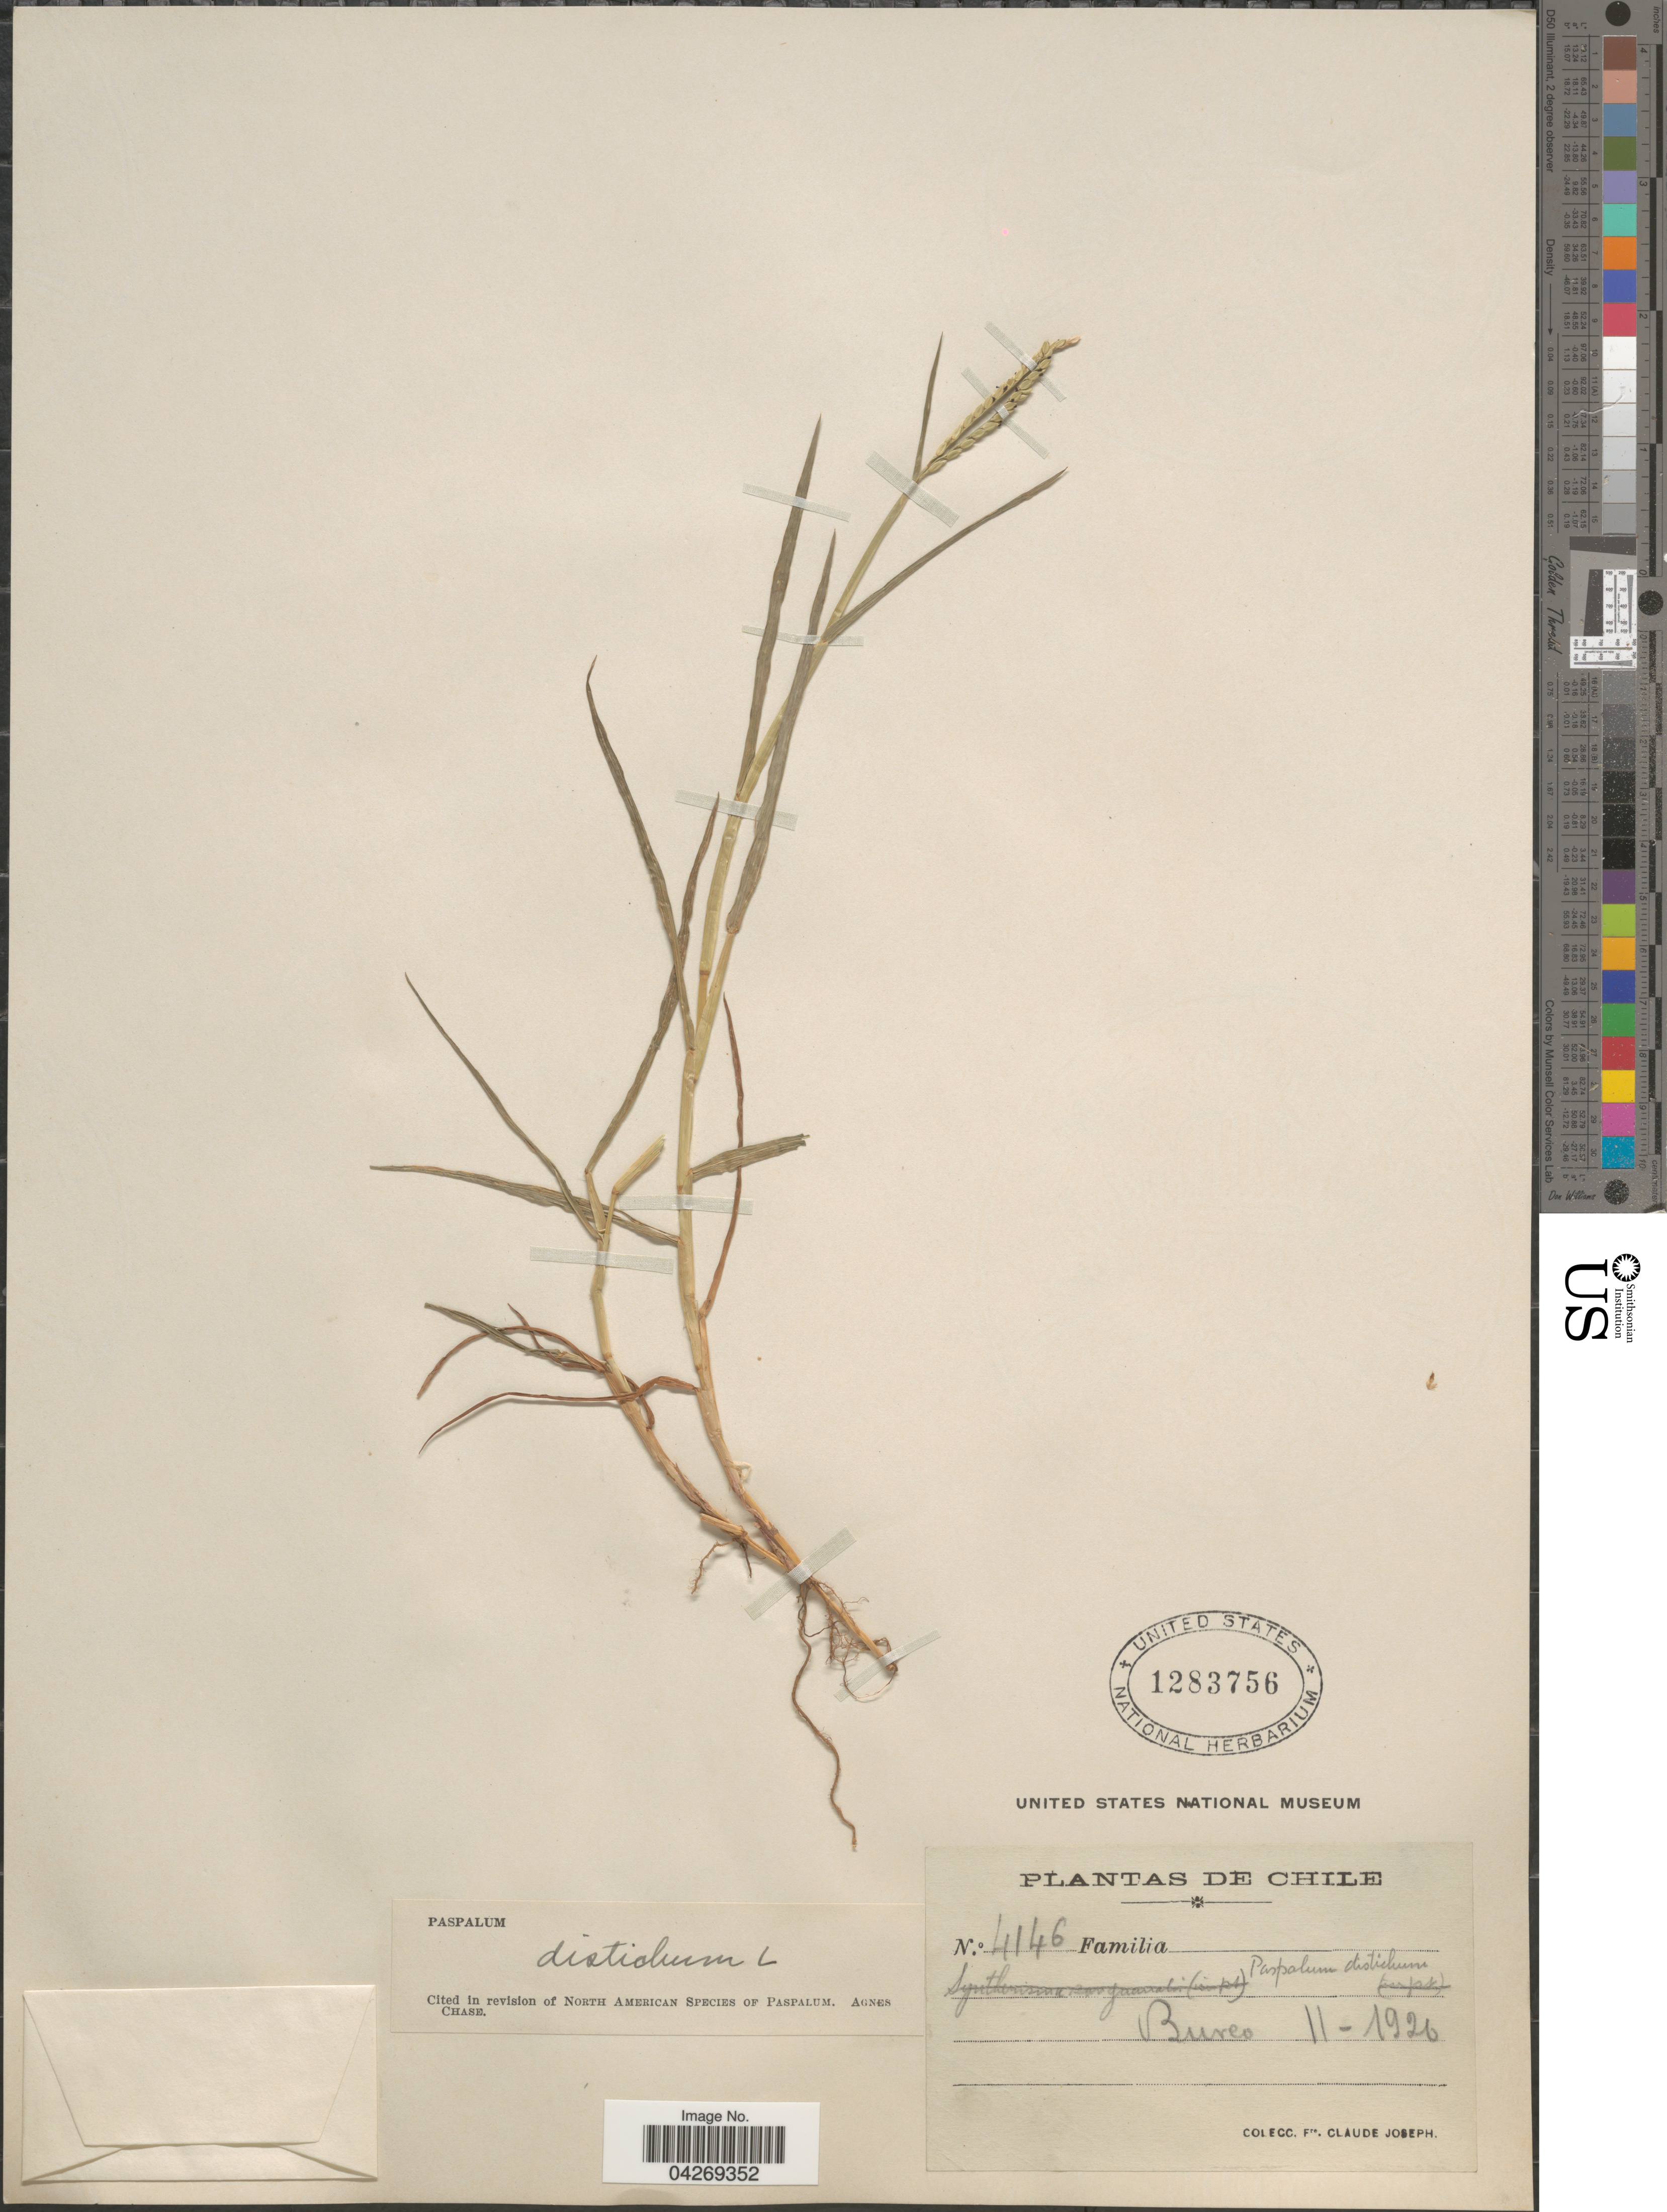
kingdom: Plantae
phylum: Tracheophyta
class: Liliopsida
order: Poales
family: Poaceae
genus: Paspalum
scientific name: Paspalum distichum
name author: L.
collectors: Bro. Claude-Joseph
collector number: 4146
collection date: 1926-02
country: Chile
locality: Burco.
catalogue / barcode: US 1283756